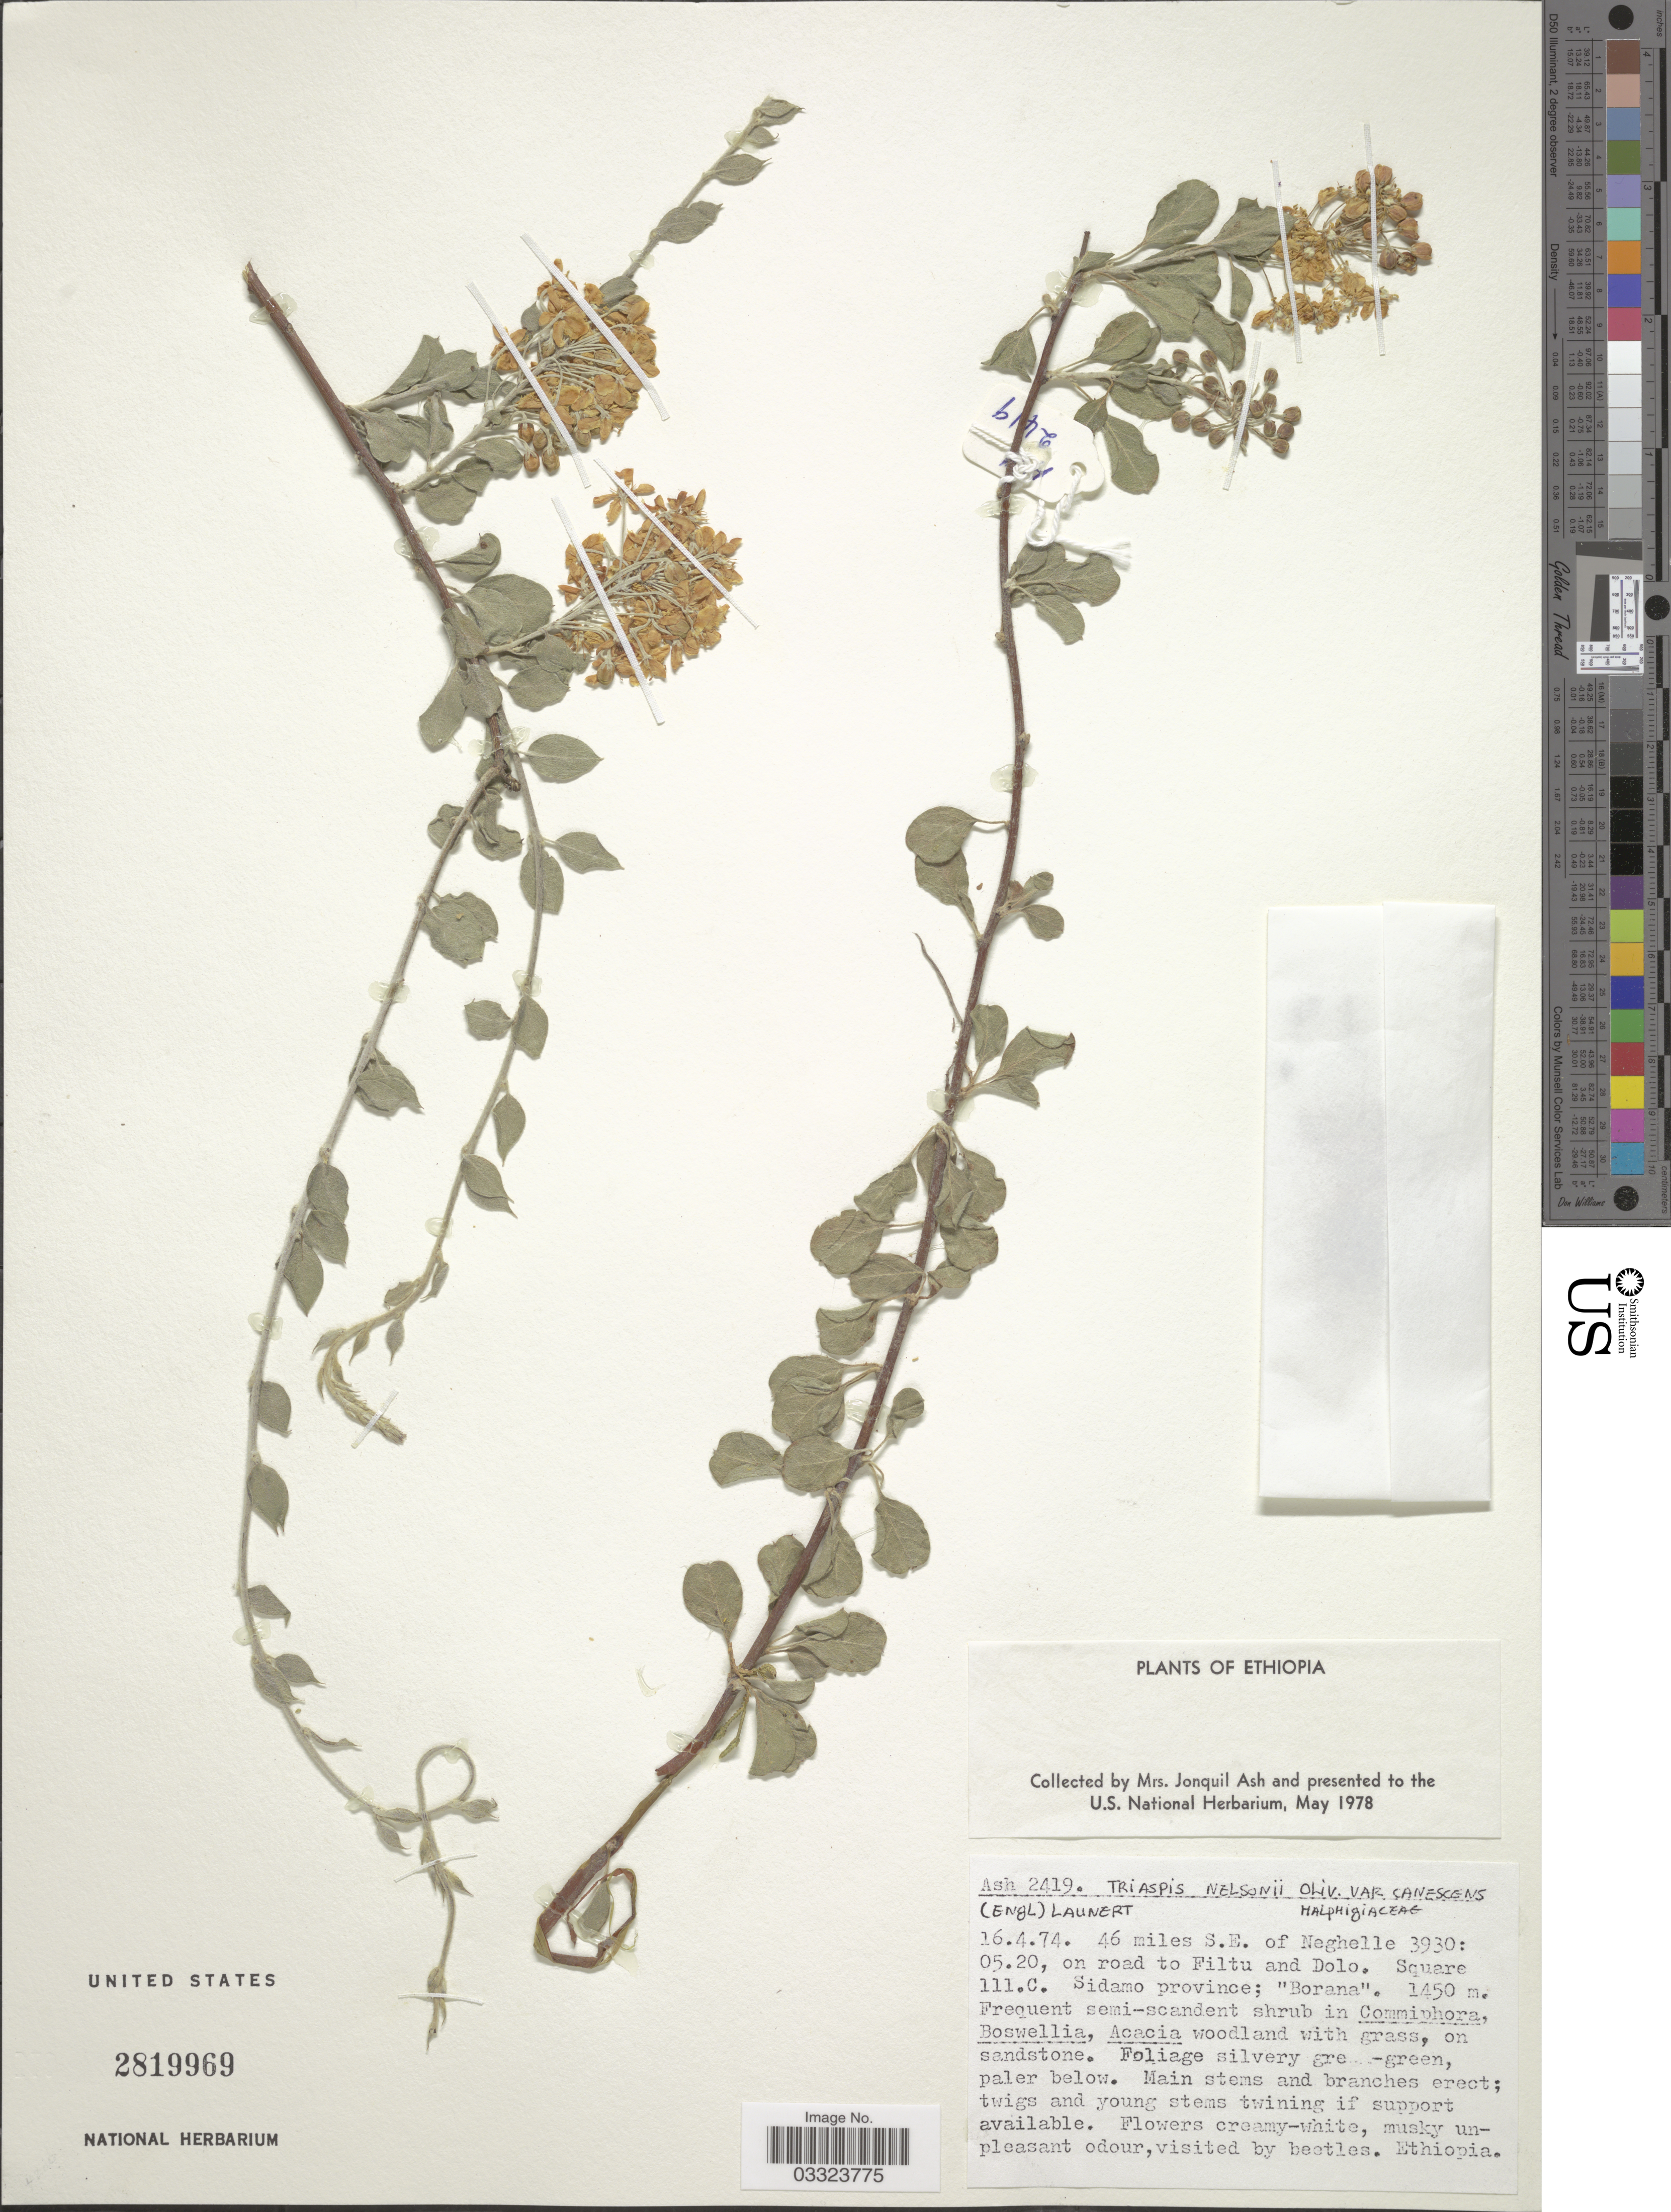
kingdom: Plantae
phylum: Tracheophyta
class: Magnoliopsida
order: Malpighiales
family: Malpighiaceae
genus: Triaspis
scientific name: Triaspis nelsonii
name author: Oliv.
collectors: J. Ash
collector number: ASH 2419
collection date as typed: Transcribed d/m/y: 16/4/74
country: Ethiopia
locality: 46 miles S.E. of Neghelle 3930: 05.20, on road to Filtu and Dolo. Square 111.C. Sidamo province; "Borana".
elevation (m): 1450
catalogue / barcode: US 2819969